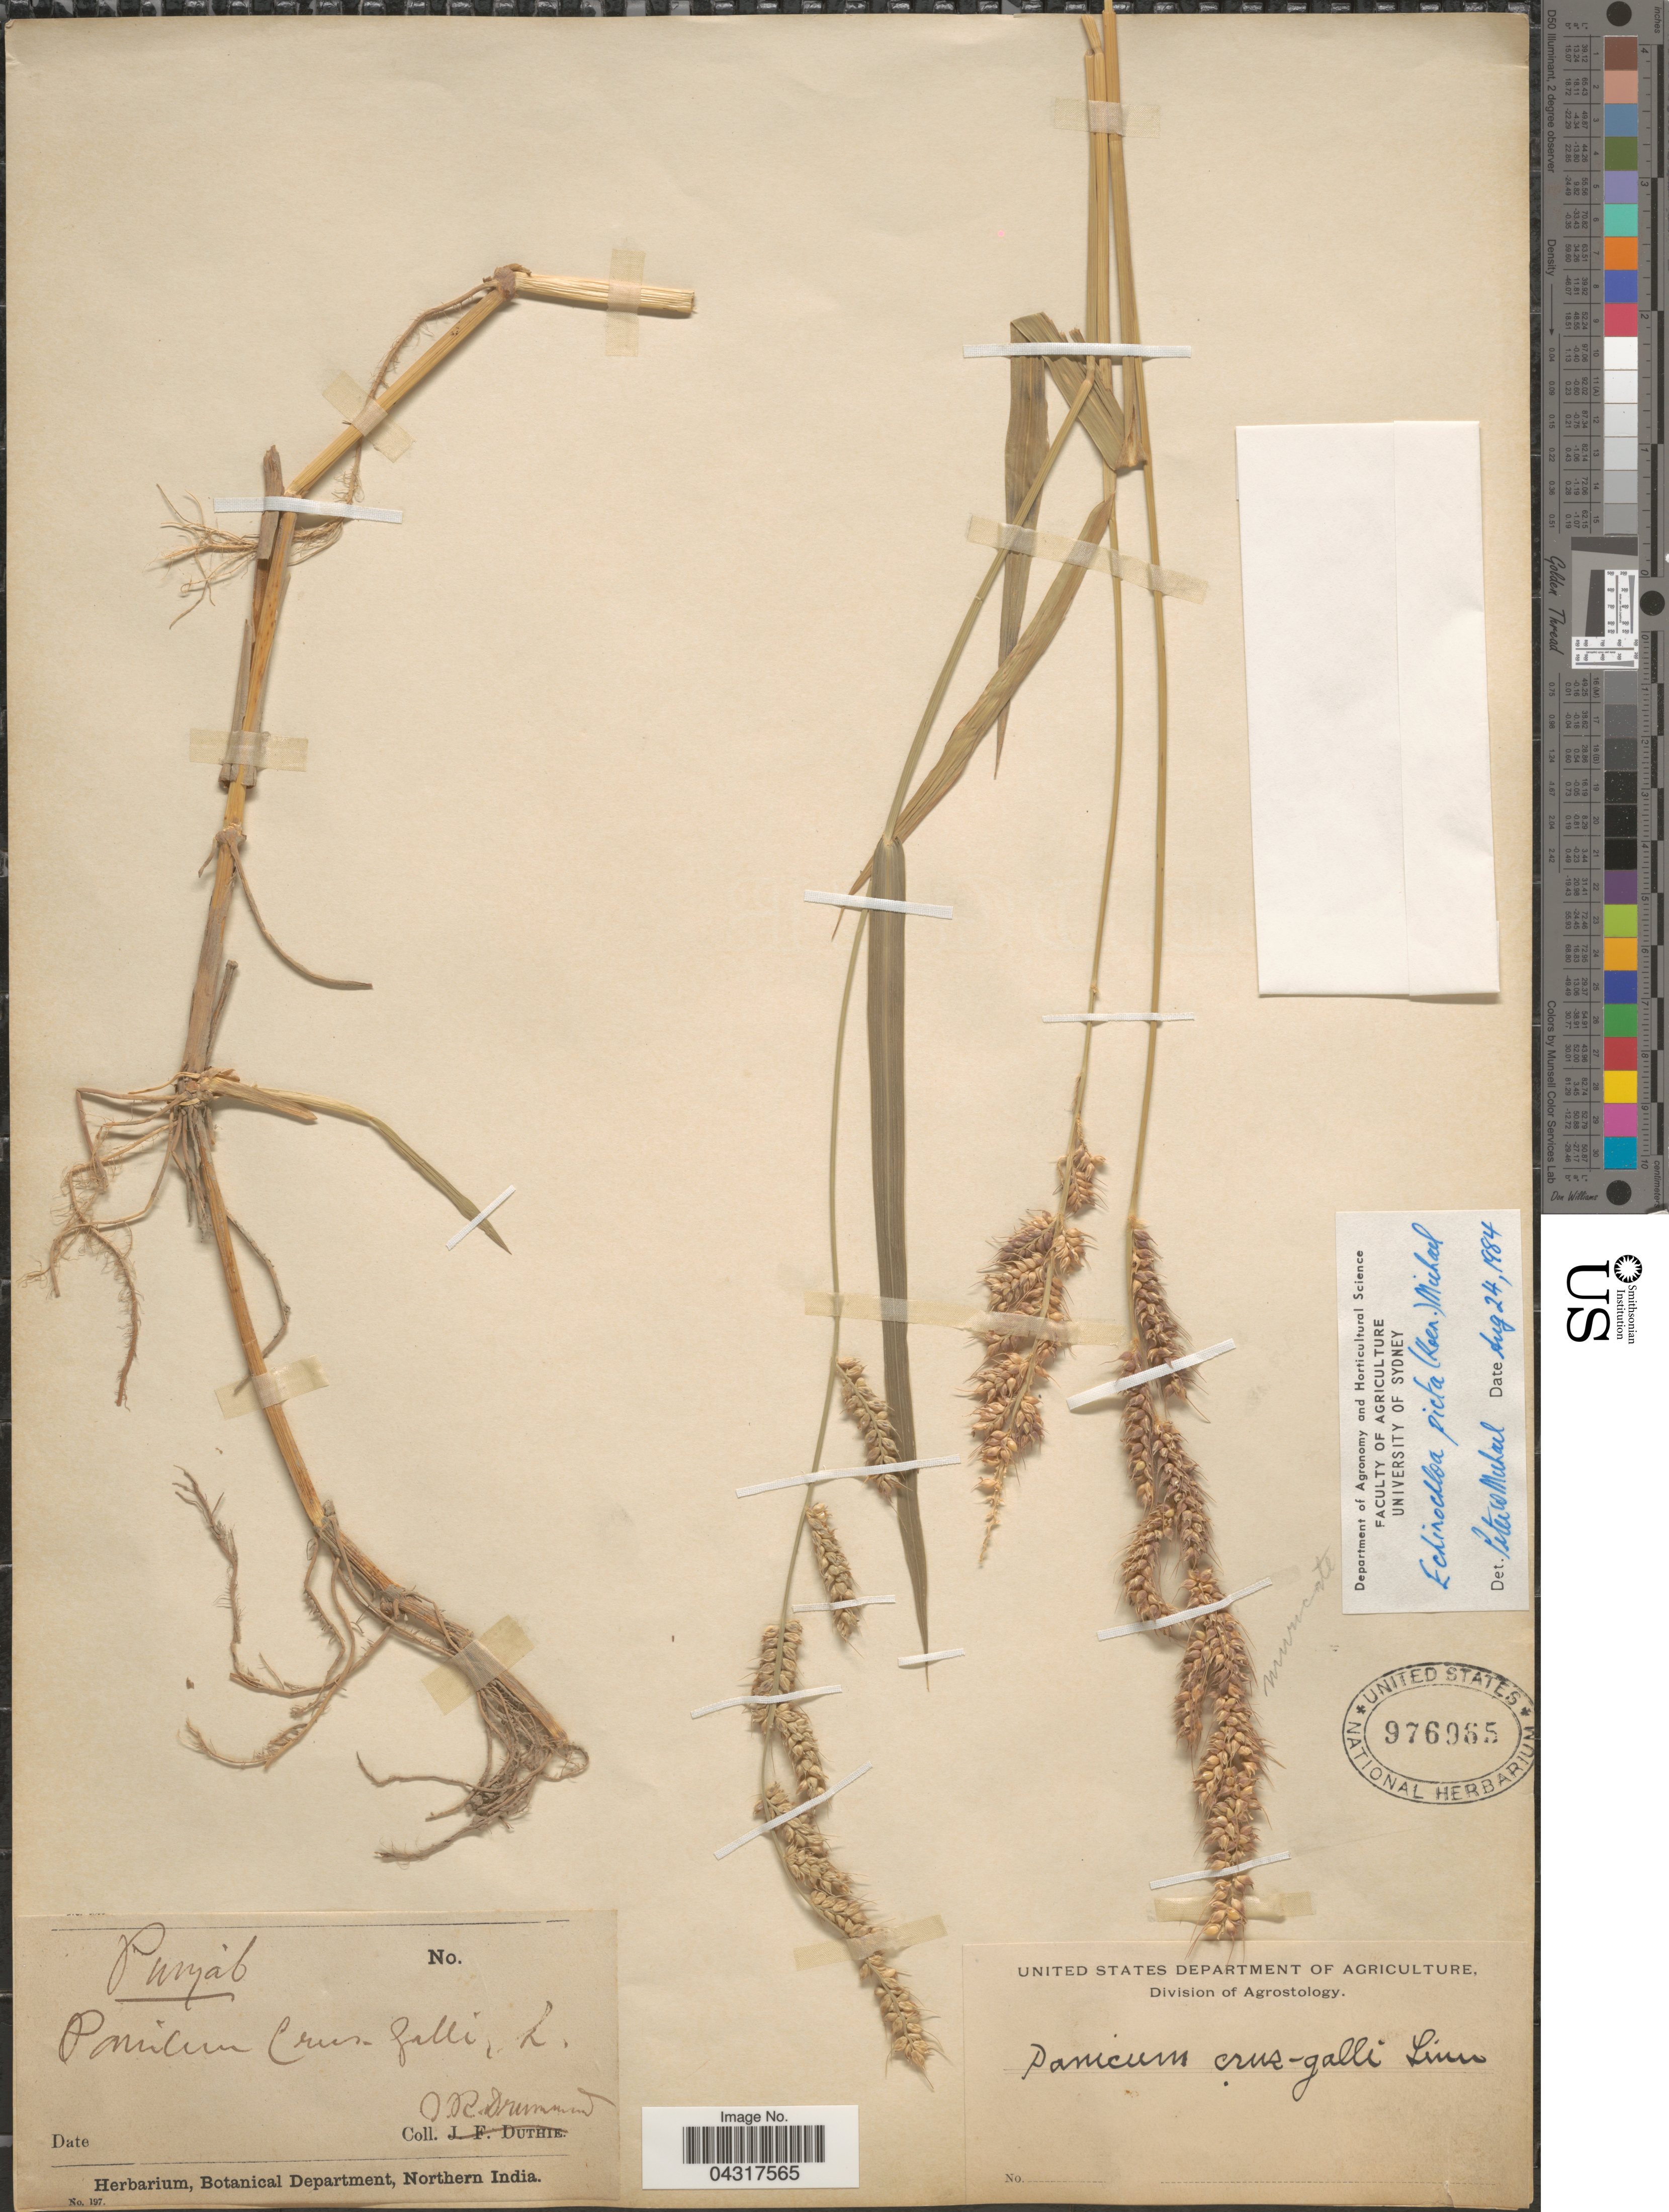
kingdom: Plantae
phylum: Tracheophyta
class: Liliopsida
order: Poales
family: Poaceae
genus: Echinochloa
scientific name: Echinochloa picta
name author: (K.D. Koenig) Michael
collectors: J. R. Drummond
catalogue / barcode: US 976965